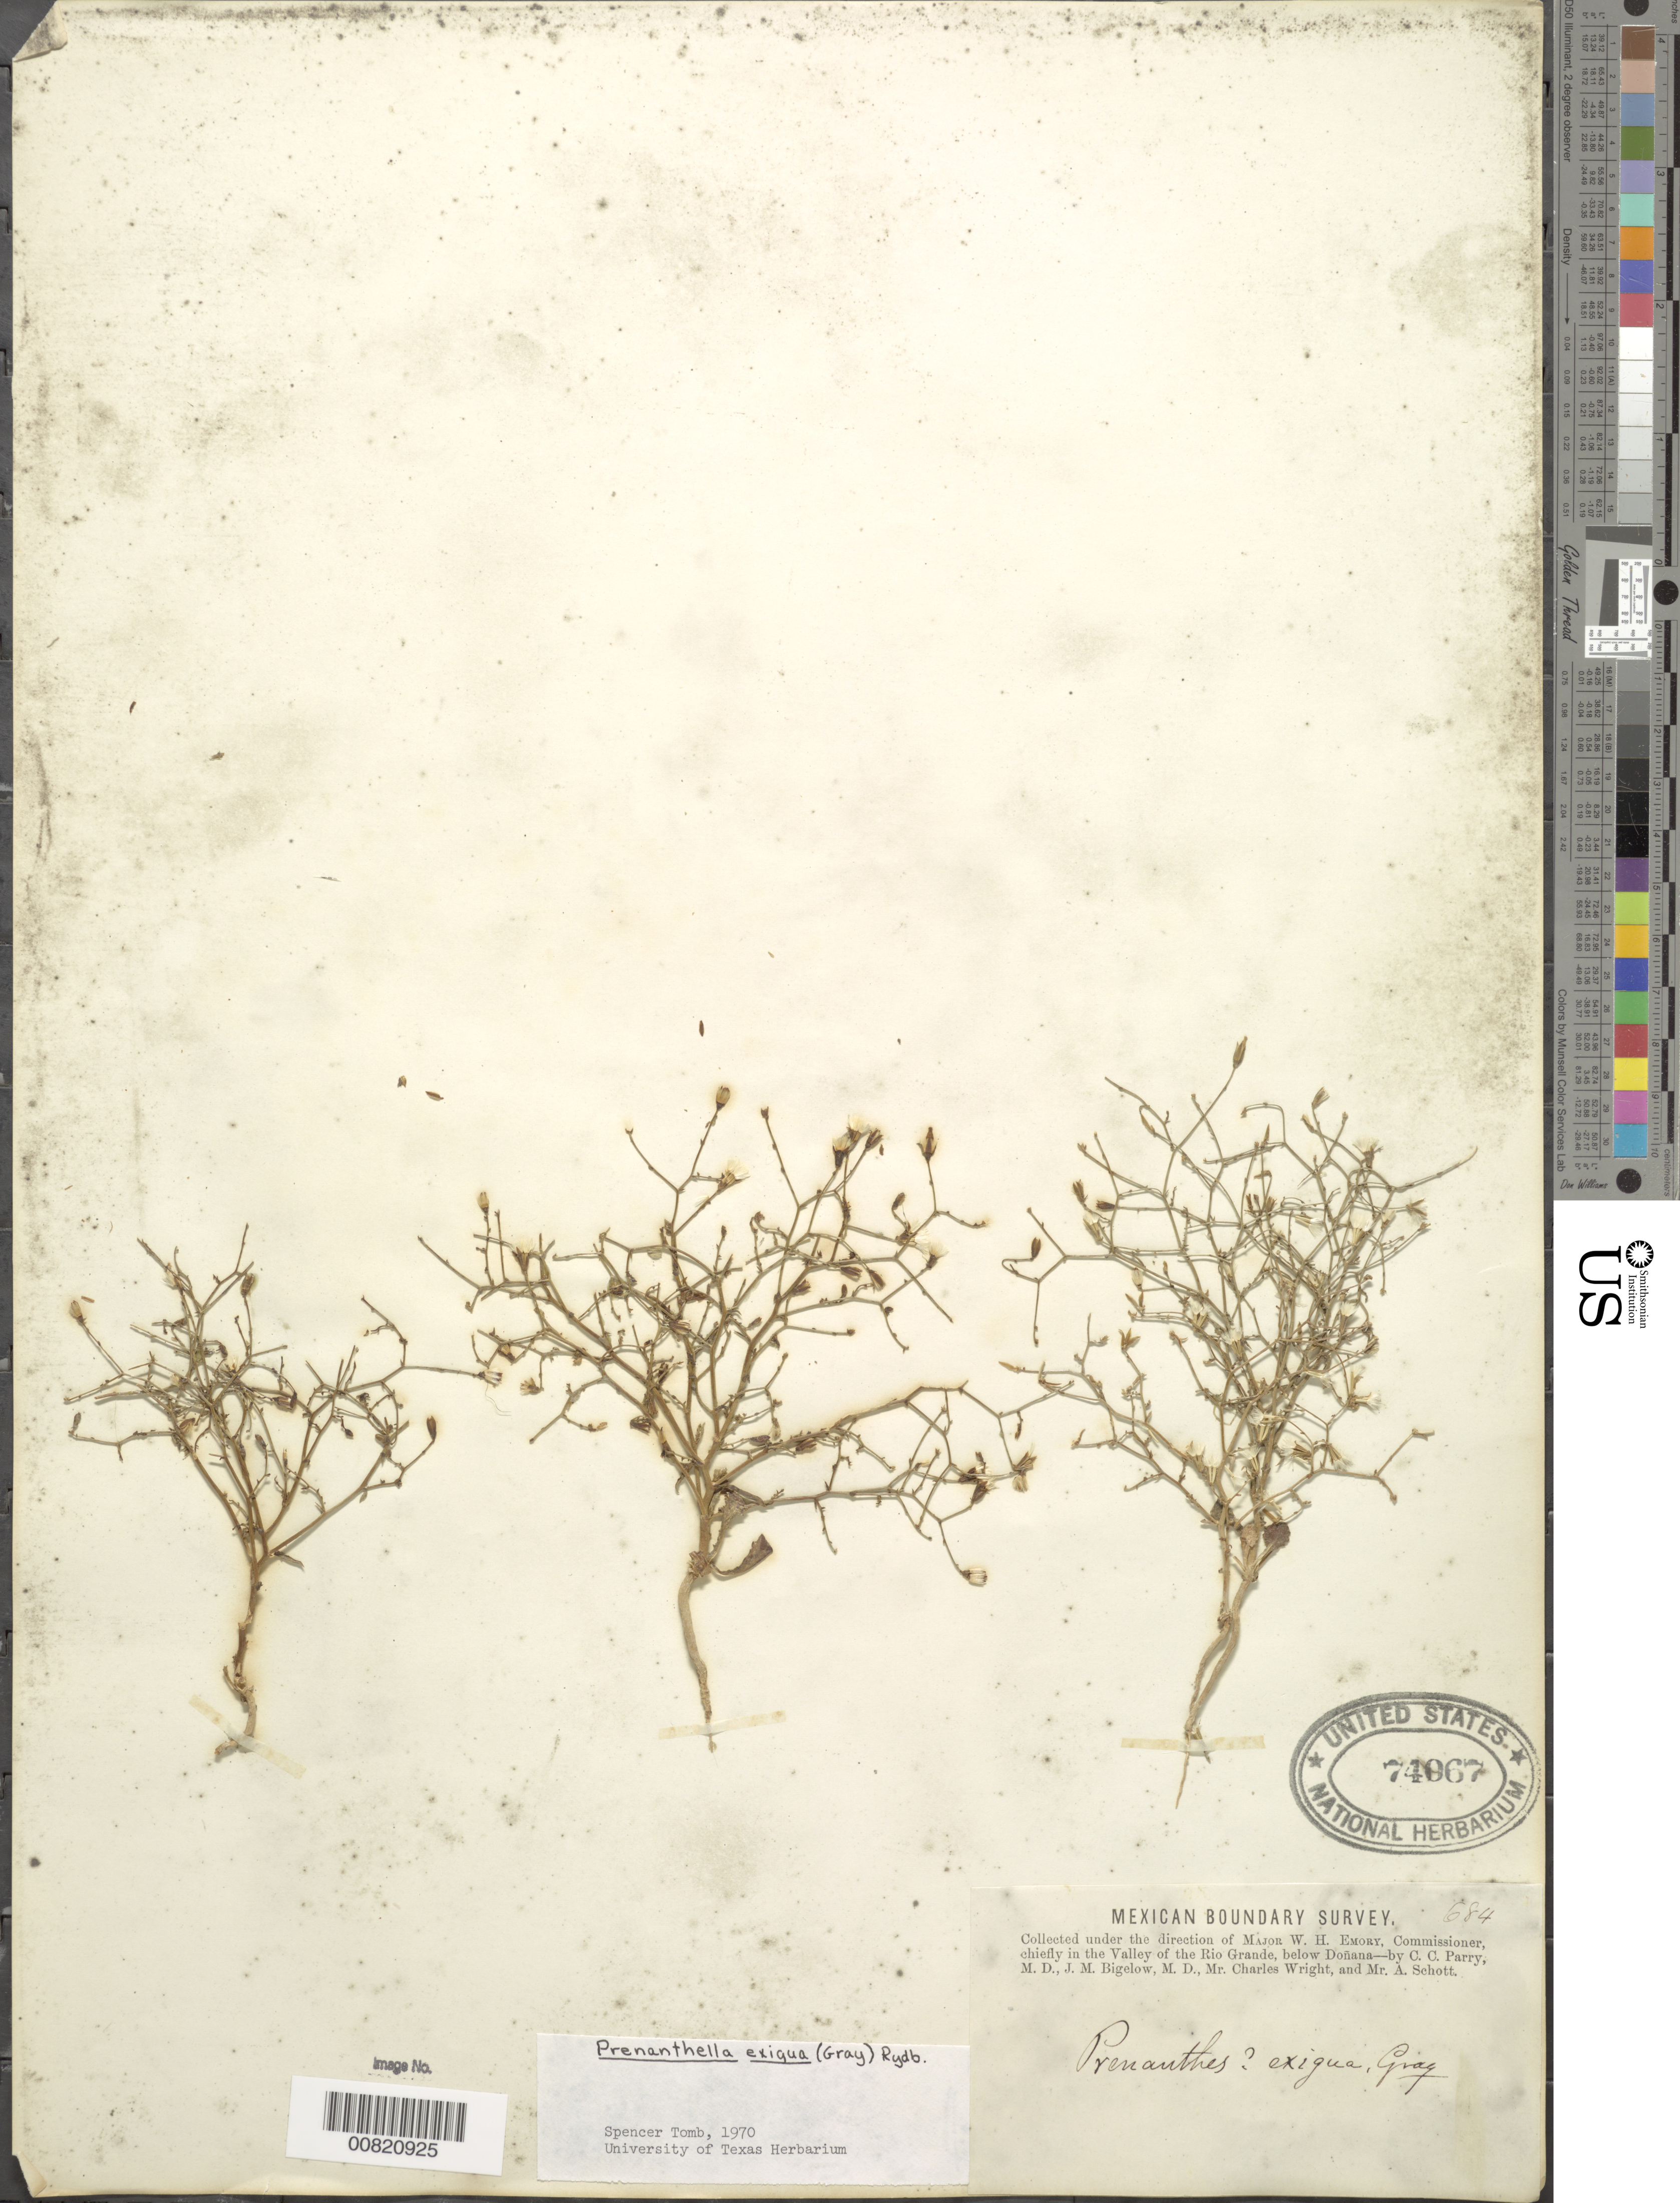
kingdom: Plantae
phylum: Tracheophyta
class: Magnoliopsida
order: Asterales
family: Asteraceae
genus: Prenanthella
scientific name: Prenanthella exigua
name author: (A. Gray) Rydb.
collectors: C. C. Parry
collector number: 684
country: Mexico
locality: Valley of the Rio Grande, below Donana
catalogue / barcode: US 74967